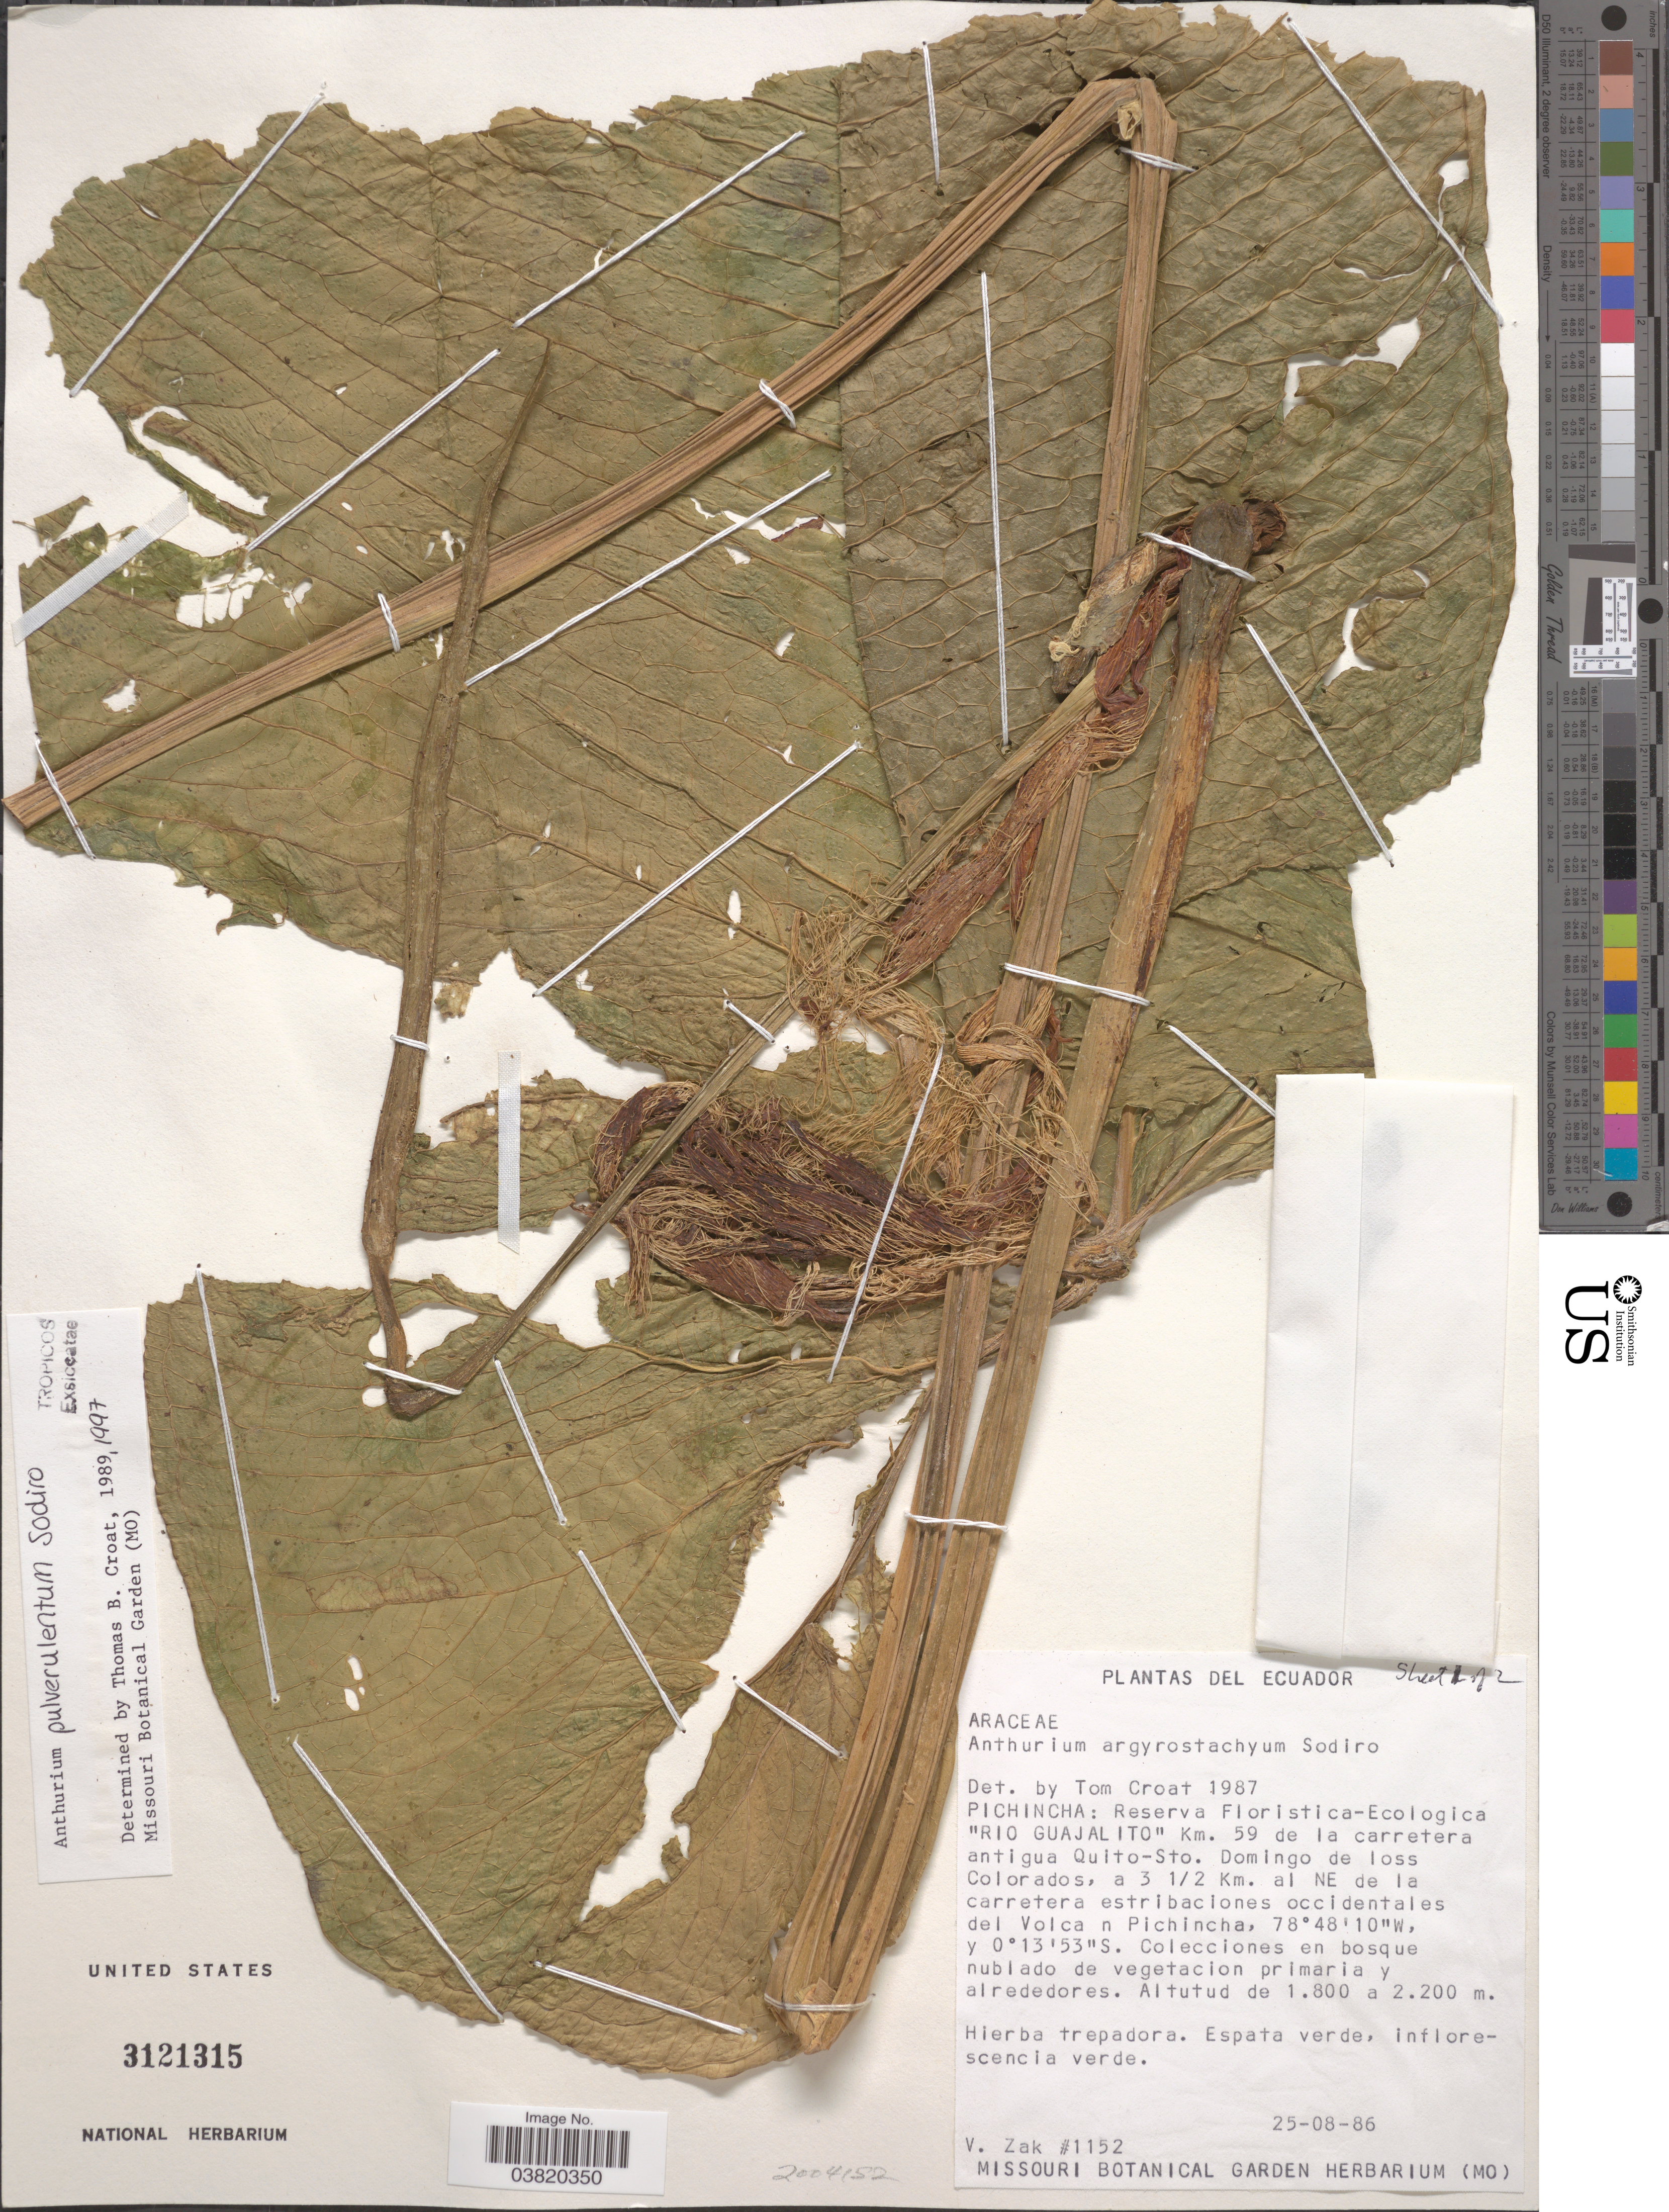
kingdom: Plantae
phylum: Tracheophyta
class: Liliopsida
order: Alismatales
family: Araceae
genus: Anthurium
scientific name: Anthurium pulverulentum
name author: Sodiro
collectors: V. Zak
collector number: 1152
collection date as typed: Transcribed d/m/y: 25/8/86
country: Ecuador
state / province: Pichincha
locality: Reserva Floristica-Ecologica "Rio Guajalito" Km. 59 de la carretera antigua Quito-Sto. Domingo de loss Colorados, a 3 1/2 Km. al NE de la carretera estribaciones occidentales del Volcan Pichincha.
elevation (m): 1800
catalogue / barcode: US 3121315